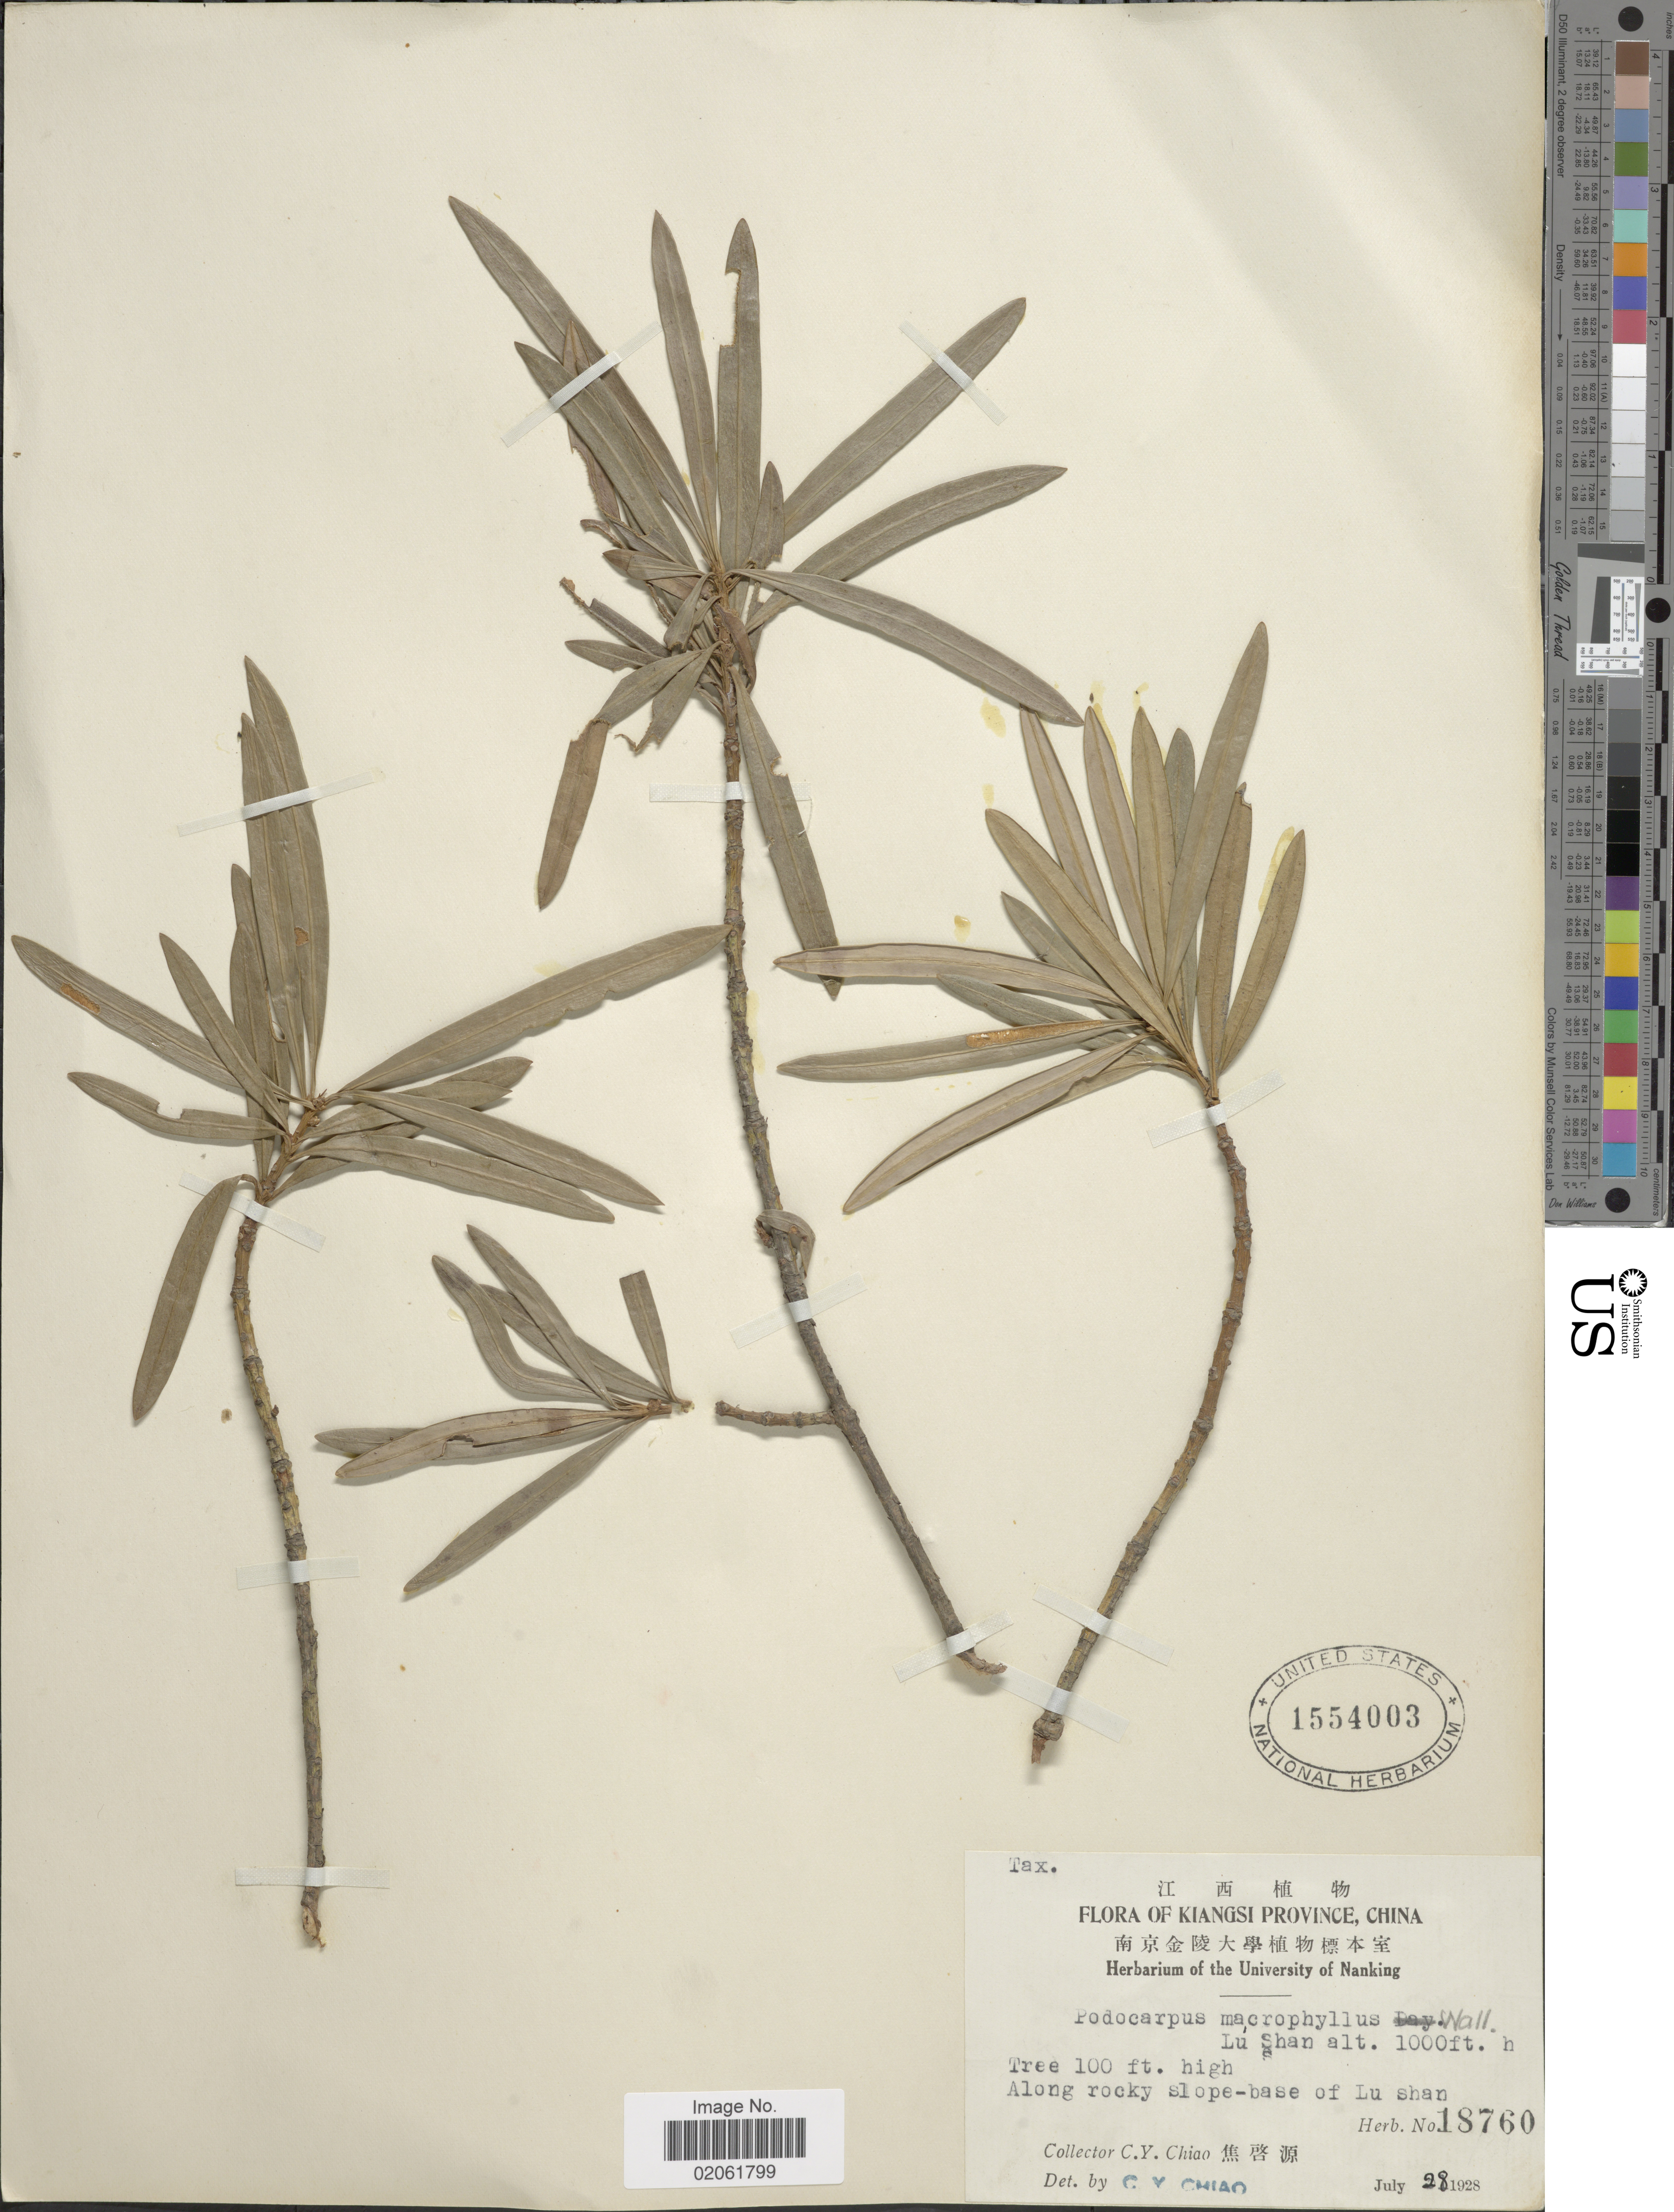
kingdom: Plantae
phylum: Tracheophyta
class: Pinopsida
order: Pinales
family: Podocarpaceae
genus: Podocarpus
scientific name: Podocarpus macrophyllus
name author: (Thunb.) Sweet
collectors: C. Y. Chiao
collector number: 18760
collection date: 1928-07-28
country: China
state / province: Jiangxi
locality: Kiangsi Province, Along rocky slope-base of Lu Shan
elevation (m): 305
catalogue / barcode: US 1554003